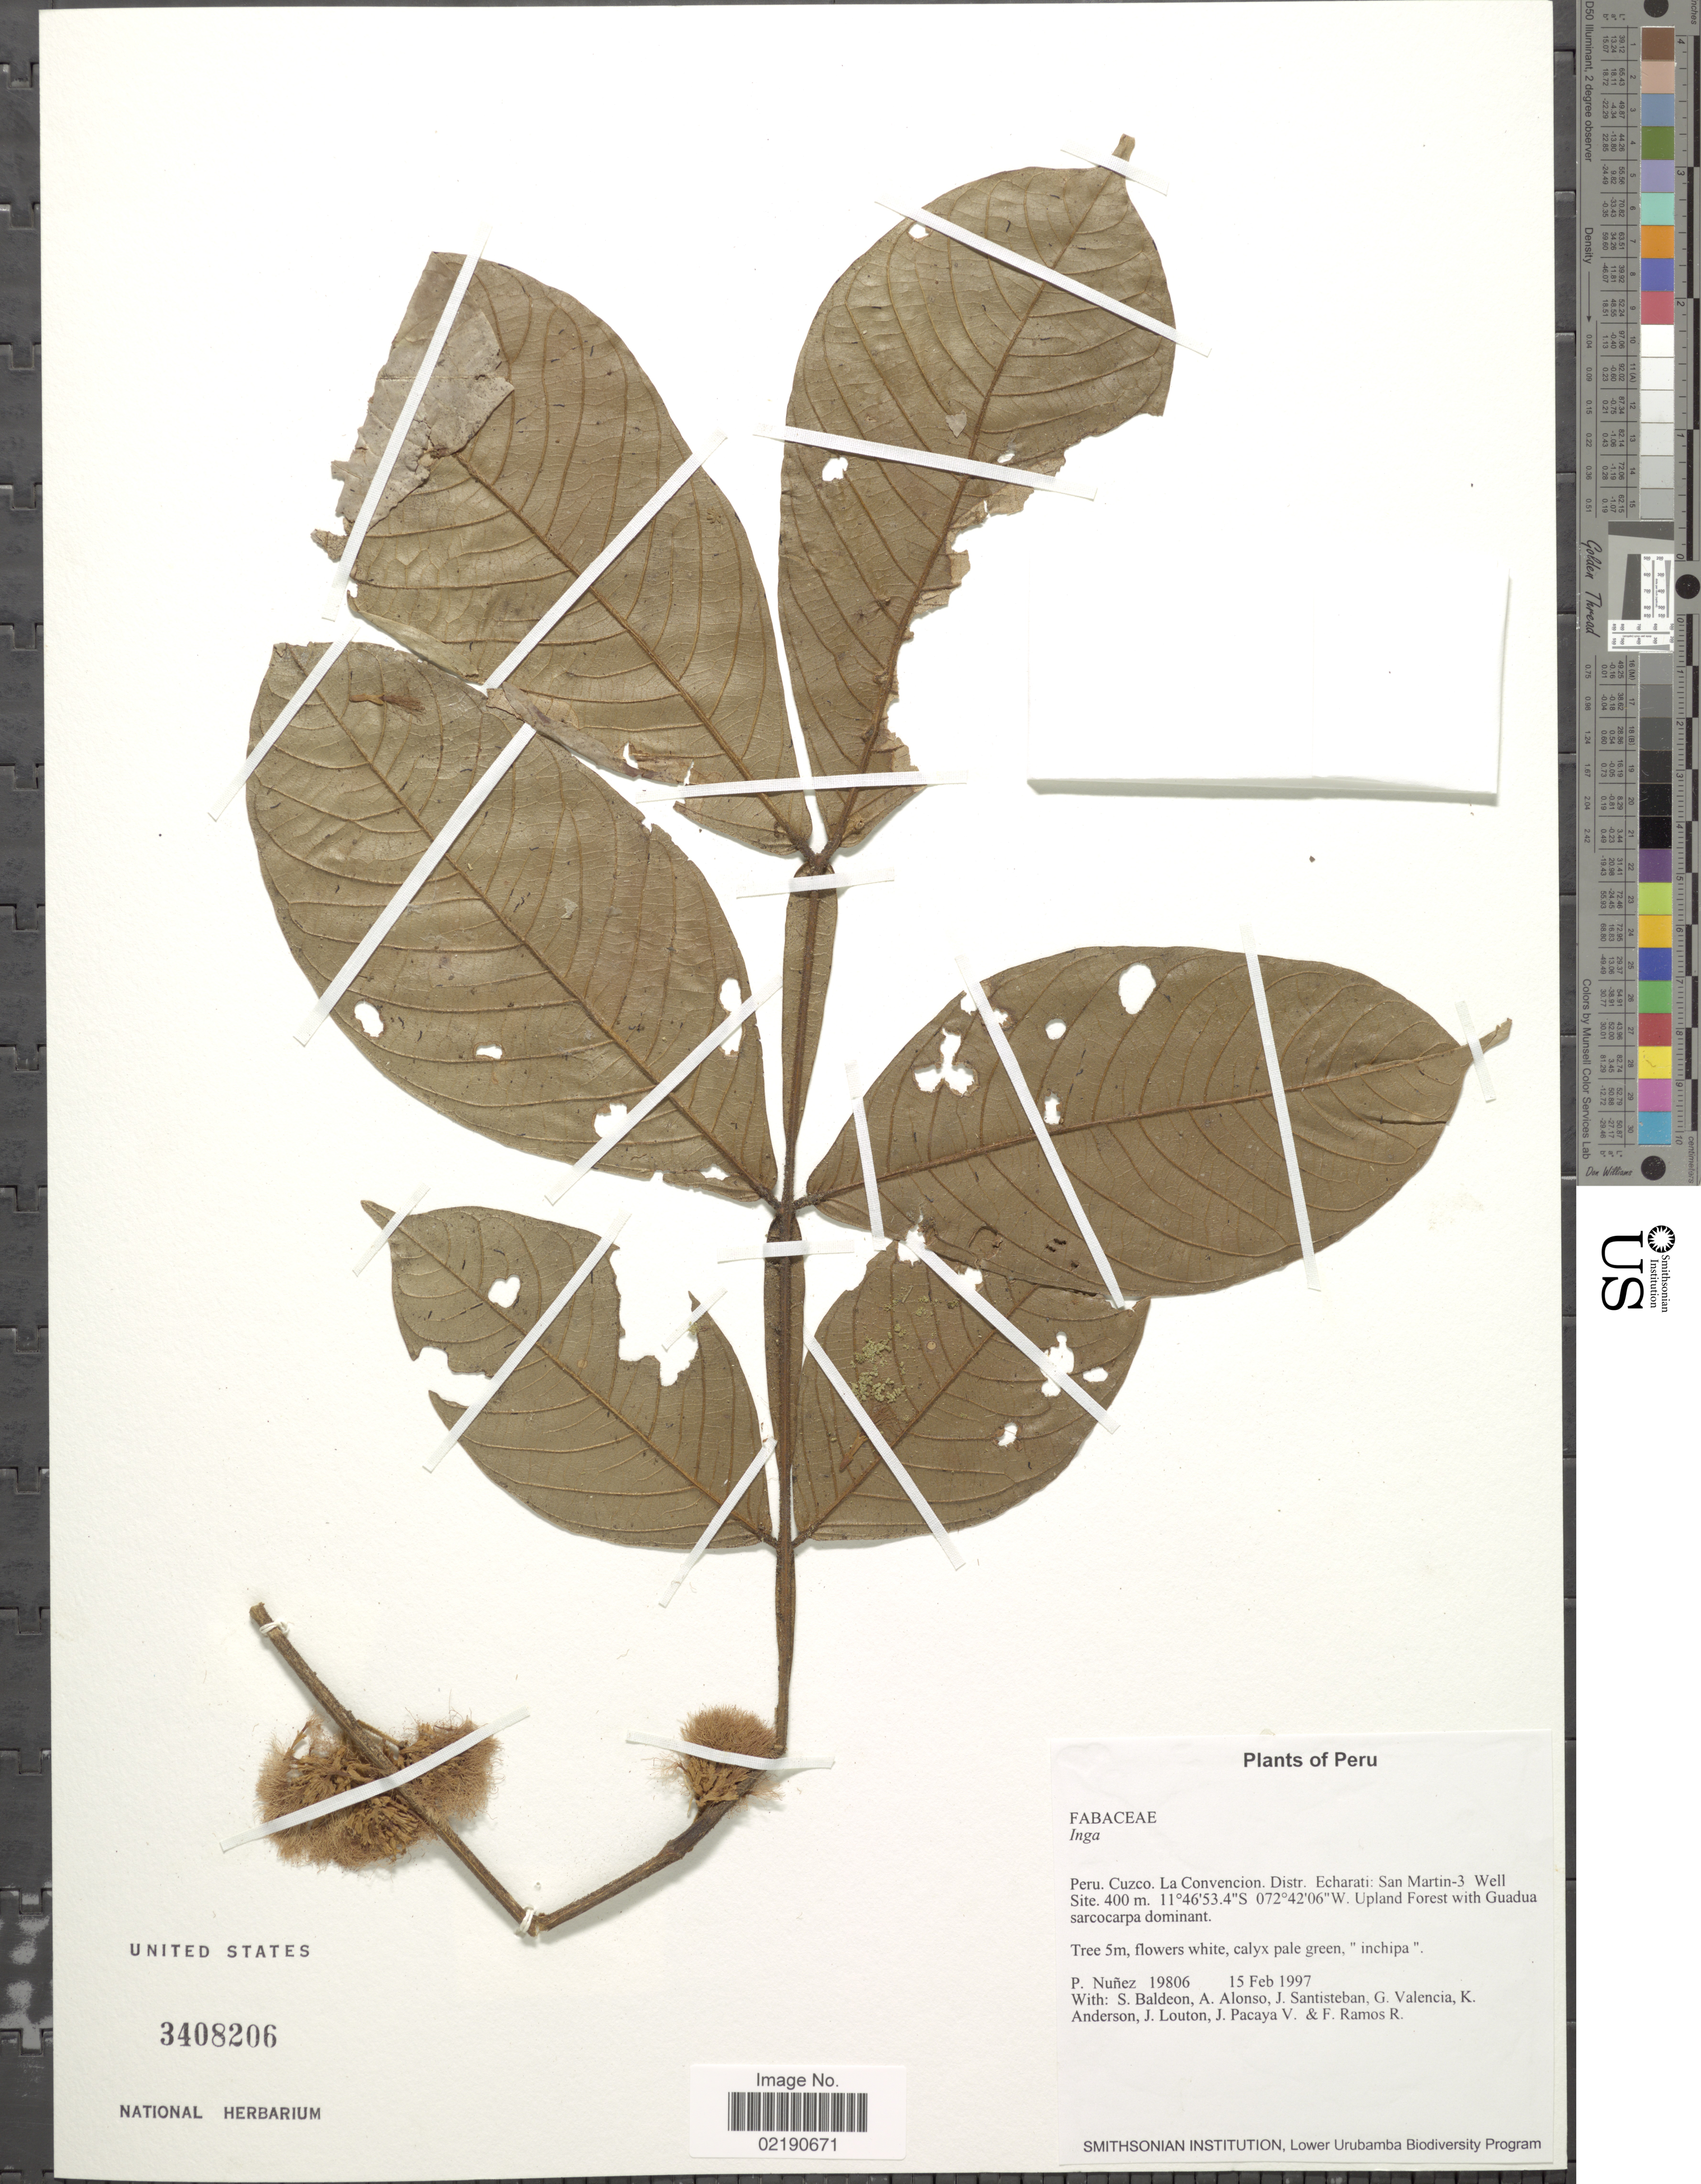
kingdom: Plantae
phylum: Tracheophyta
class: Magnoliopsida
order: Fabales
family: Fabaceae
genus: Inga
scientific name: Inga sp.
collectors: P. Nuñez V., S. Baldeon, A. Alonso, J. Santisteban & et al.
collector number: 19806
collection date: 1997-02-15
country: Peru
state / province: Cusco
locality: La Convencion, distr. Echarati, San Martin-3, Well Site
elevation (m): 400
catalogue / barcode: US 3408206